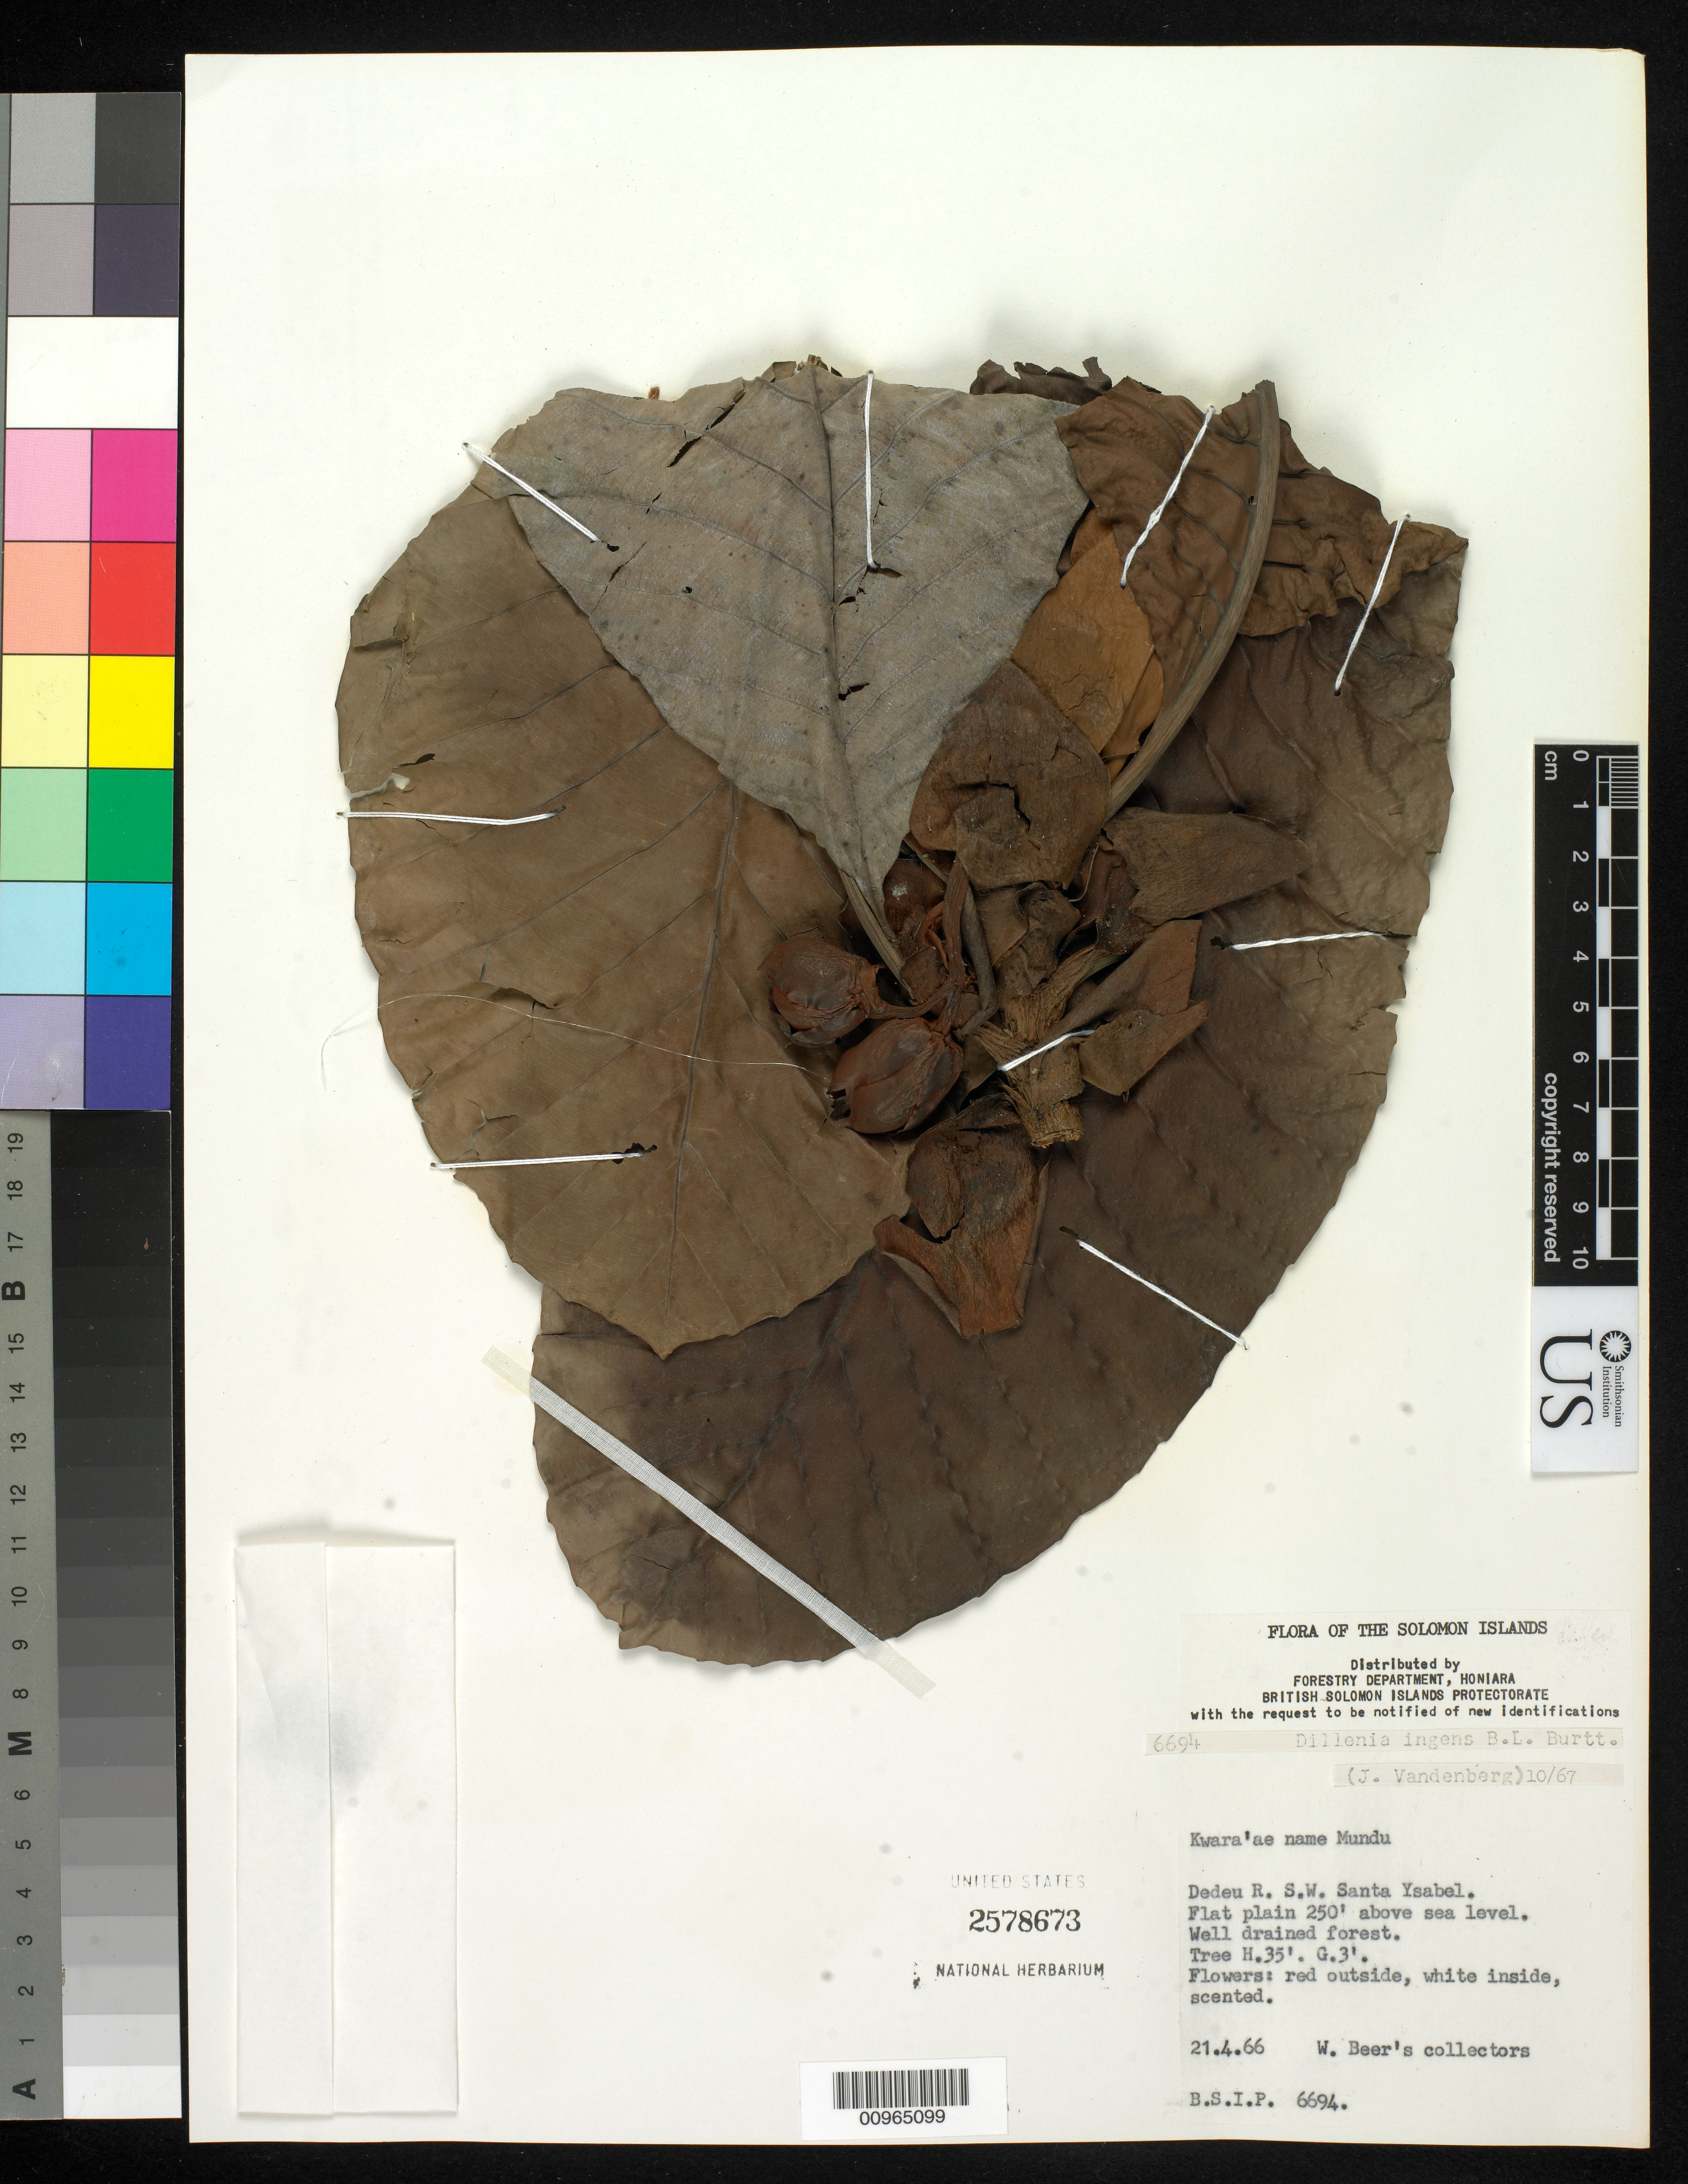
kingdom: Plantae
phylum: Tracheophyta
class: Magnoliopsida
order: Dilleniales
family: Dilleniaceae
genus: Dillenia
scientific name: Dillenia ingens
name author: B.L. Burtt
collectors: W. Beer's Collectors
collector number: BSIP 6694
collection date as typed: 21 Apr 1966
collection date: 1966-04-21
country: Solomon Islands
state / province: Isabel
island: Santa Isabel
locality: Dedeu R., S.W. Santa Isabel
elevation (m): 76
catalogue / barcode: US 2578673